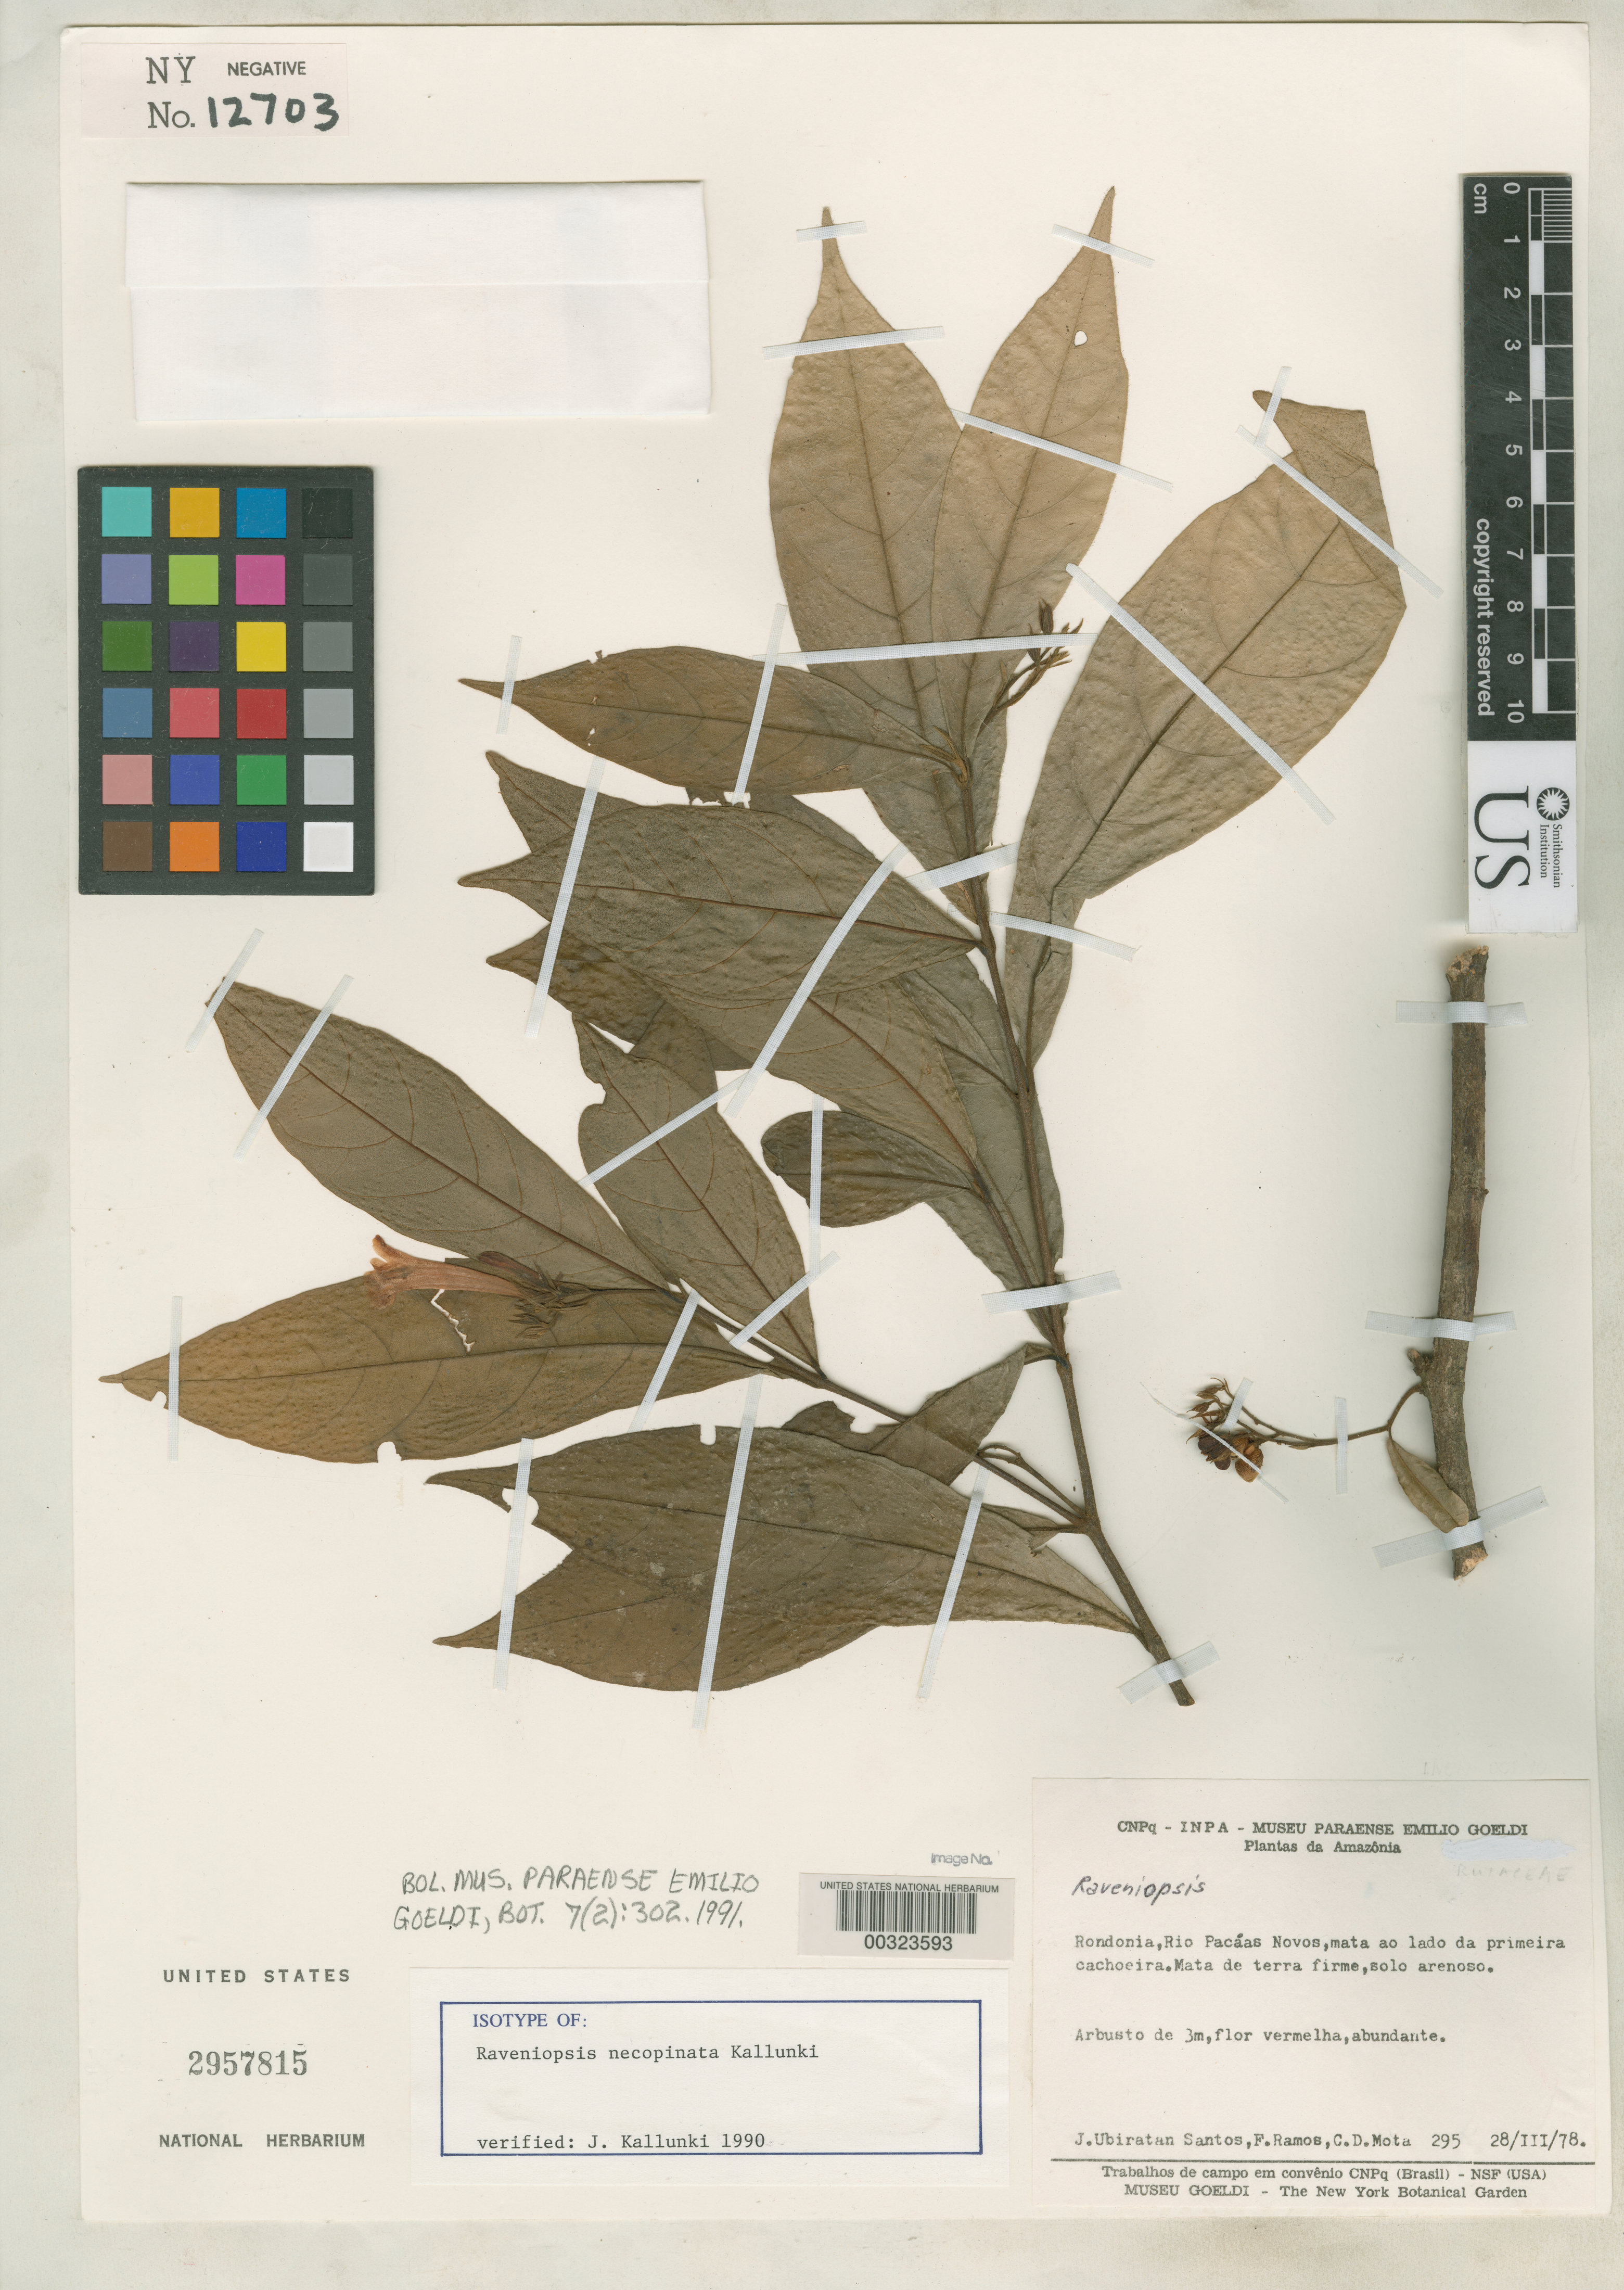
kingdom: Plantae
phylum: Tracheophyta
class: Magnoliopsida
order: Sapindales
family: Rutaceae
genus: Raveniopsis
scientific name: Raveniopsis necopinata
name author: Kallunki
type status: Isotype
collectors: J. U. Santos, F. Ramos & C. D. Mota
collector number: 295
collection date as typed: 28 Mar 1978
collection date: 1978-03-28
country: Brazil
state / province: Rondônia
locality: Rio Pacaas Novos.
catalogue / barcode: US 2957815